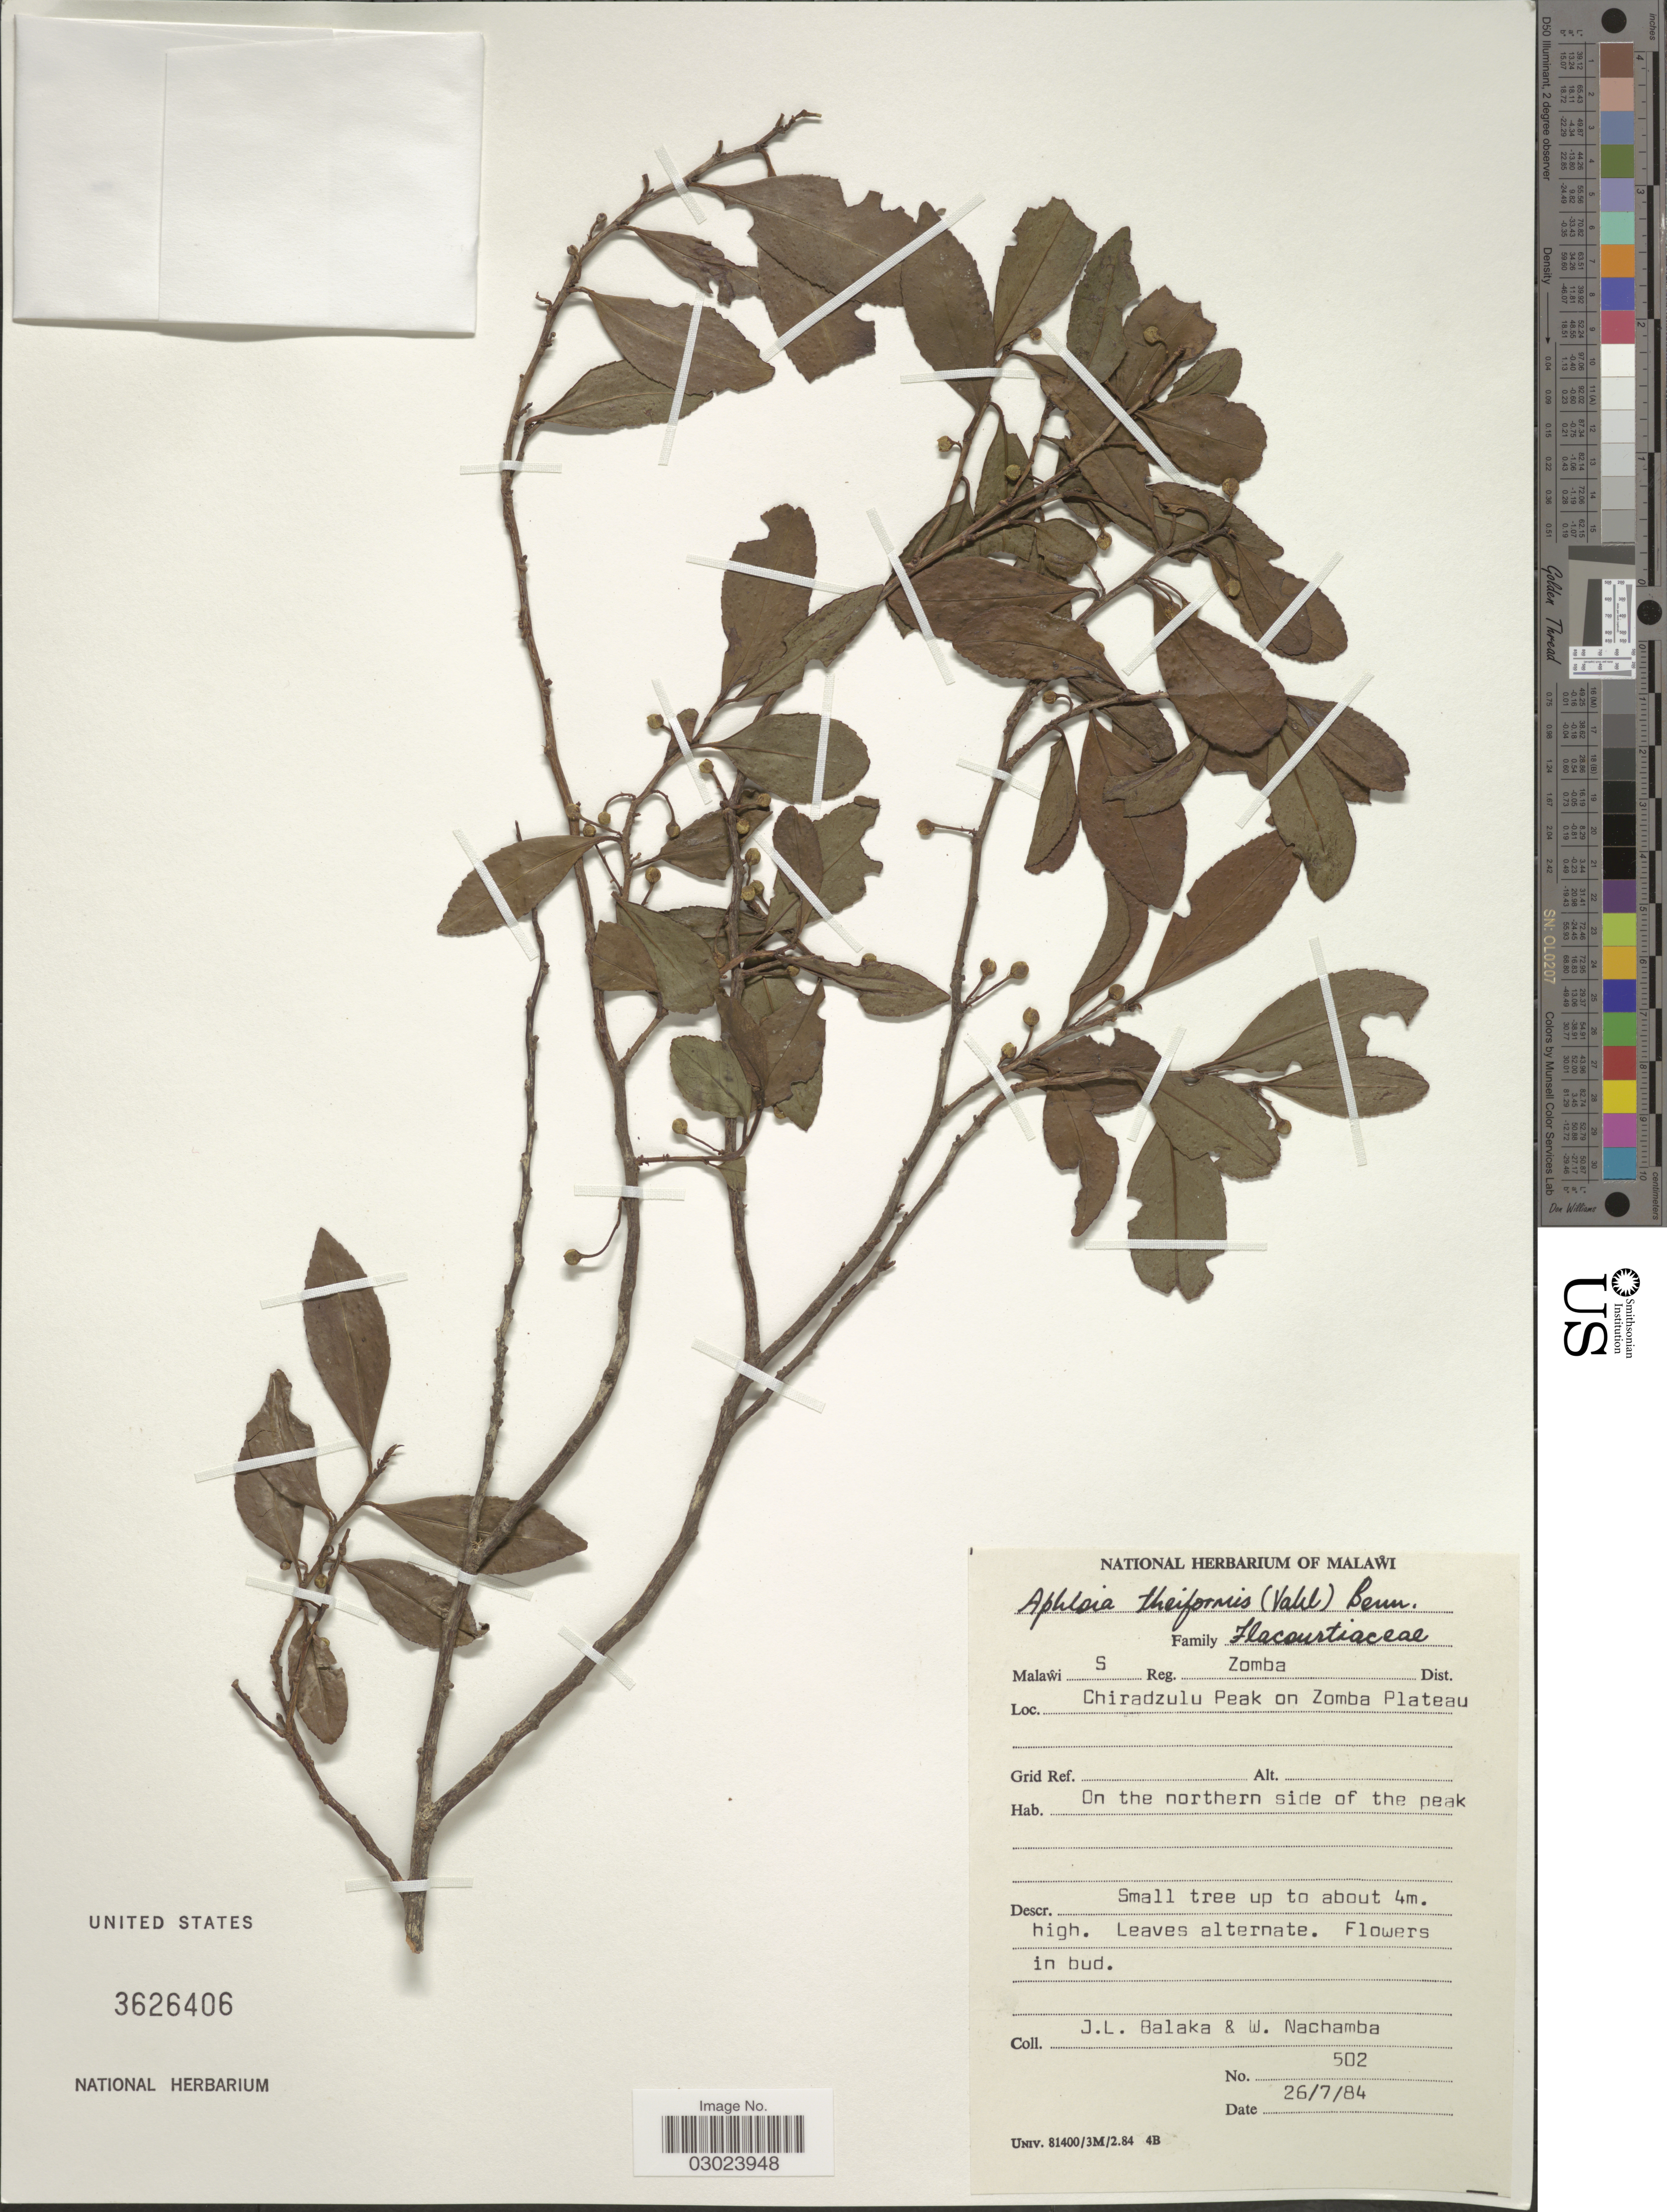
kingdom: Plantae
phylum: Tracheophyta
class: Magnoliopsida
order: Crossosomatales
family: Aphloiaceae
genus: Aphloia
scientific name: Aphloia theiformis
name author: (Vahl) Benn.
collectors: J. Balaka & W. Nachamba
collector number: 502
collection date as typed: Transcribed d/m/y: 26/7/84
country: Malawi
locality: Malawi S Reg. Zomba Dist. Chiradzulu Peak on Zomba Plateau. On the northern side of the peak.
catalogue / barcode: US 3626406